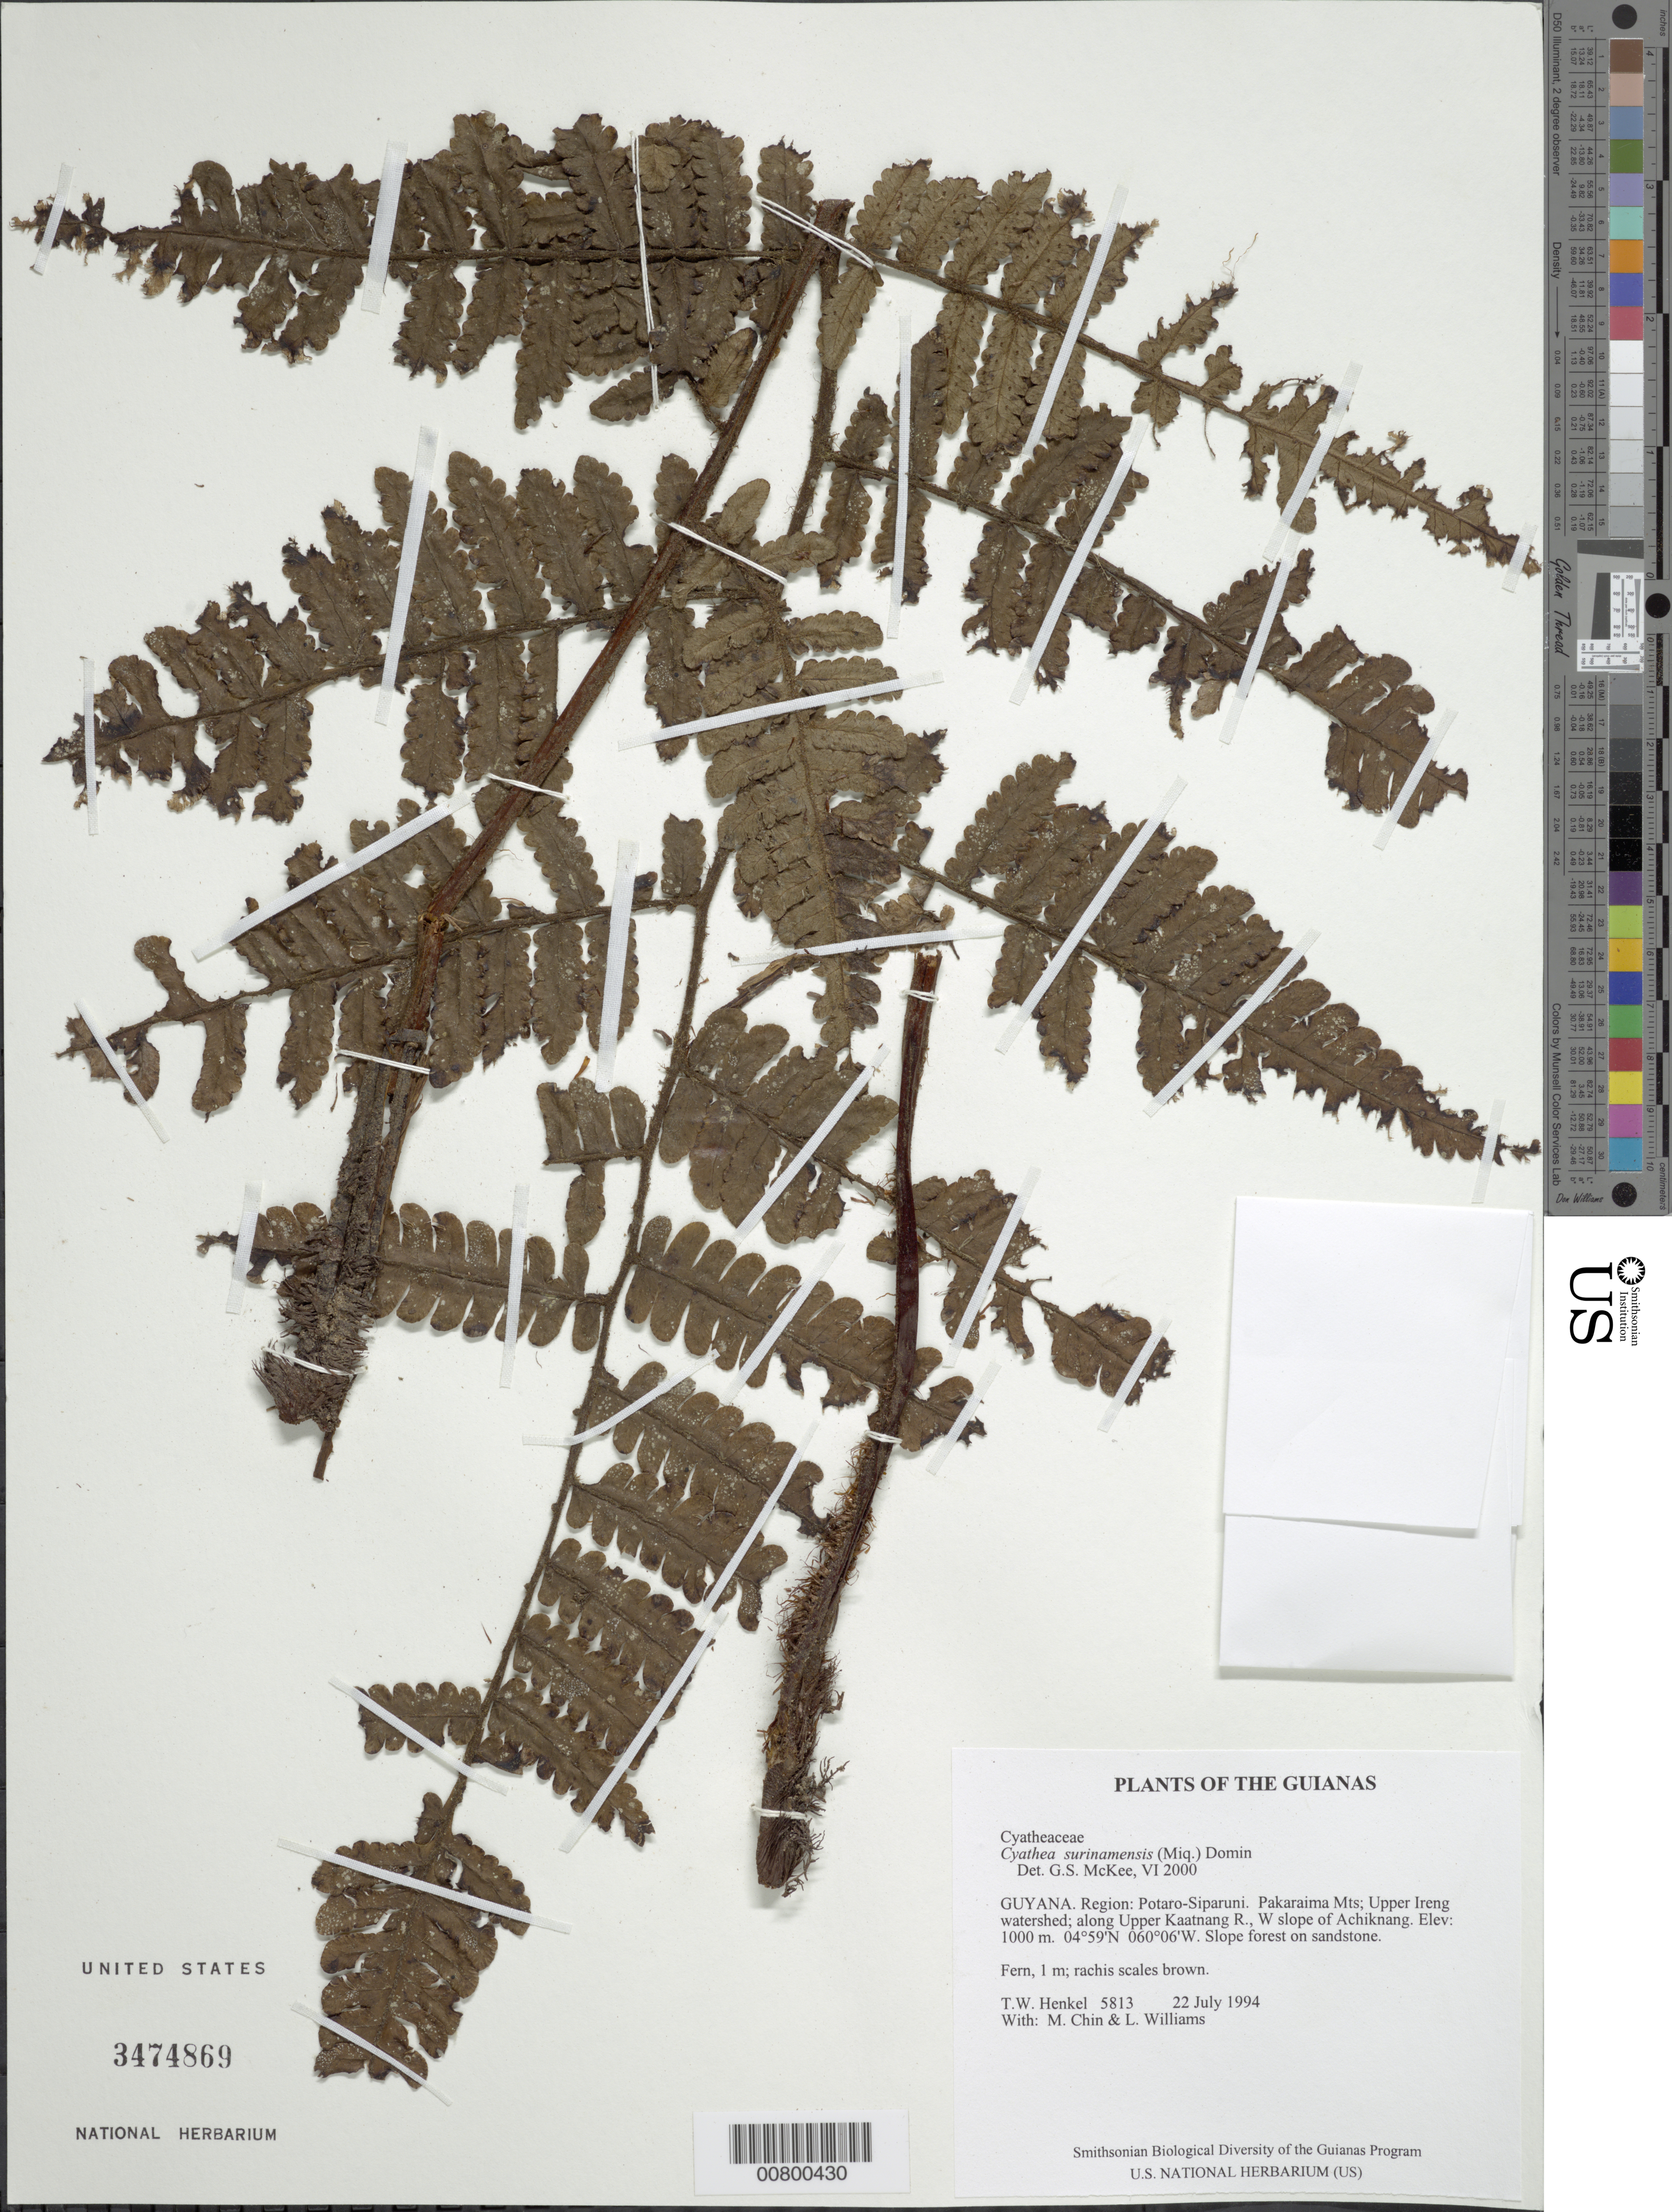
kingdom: Plantae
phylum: Tracheophyta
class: Polypodiopsida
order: Cyatheales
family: Cyatheaceae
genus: Cyathea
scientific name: Cyathea surinamensis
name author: (Miq.) Domin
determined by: McKee, G. S., (US), NMNH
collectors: T. Henkel, M. Chin & L. Williams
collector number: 5813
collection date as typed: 22 July 1994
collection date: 1994-07-22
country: Guyana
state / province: Potaro-Siparuni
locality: Pakaraima Mts; Upper Ireng watershed; along Upper Kaatnang R., W slope of Achiknang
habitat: Slope forest on sandstone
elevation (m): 1000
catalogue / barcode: US 3474869